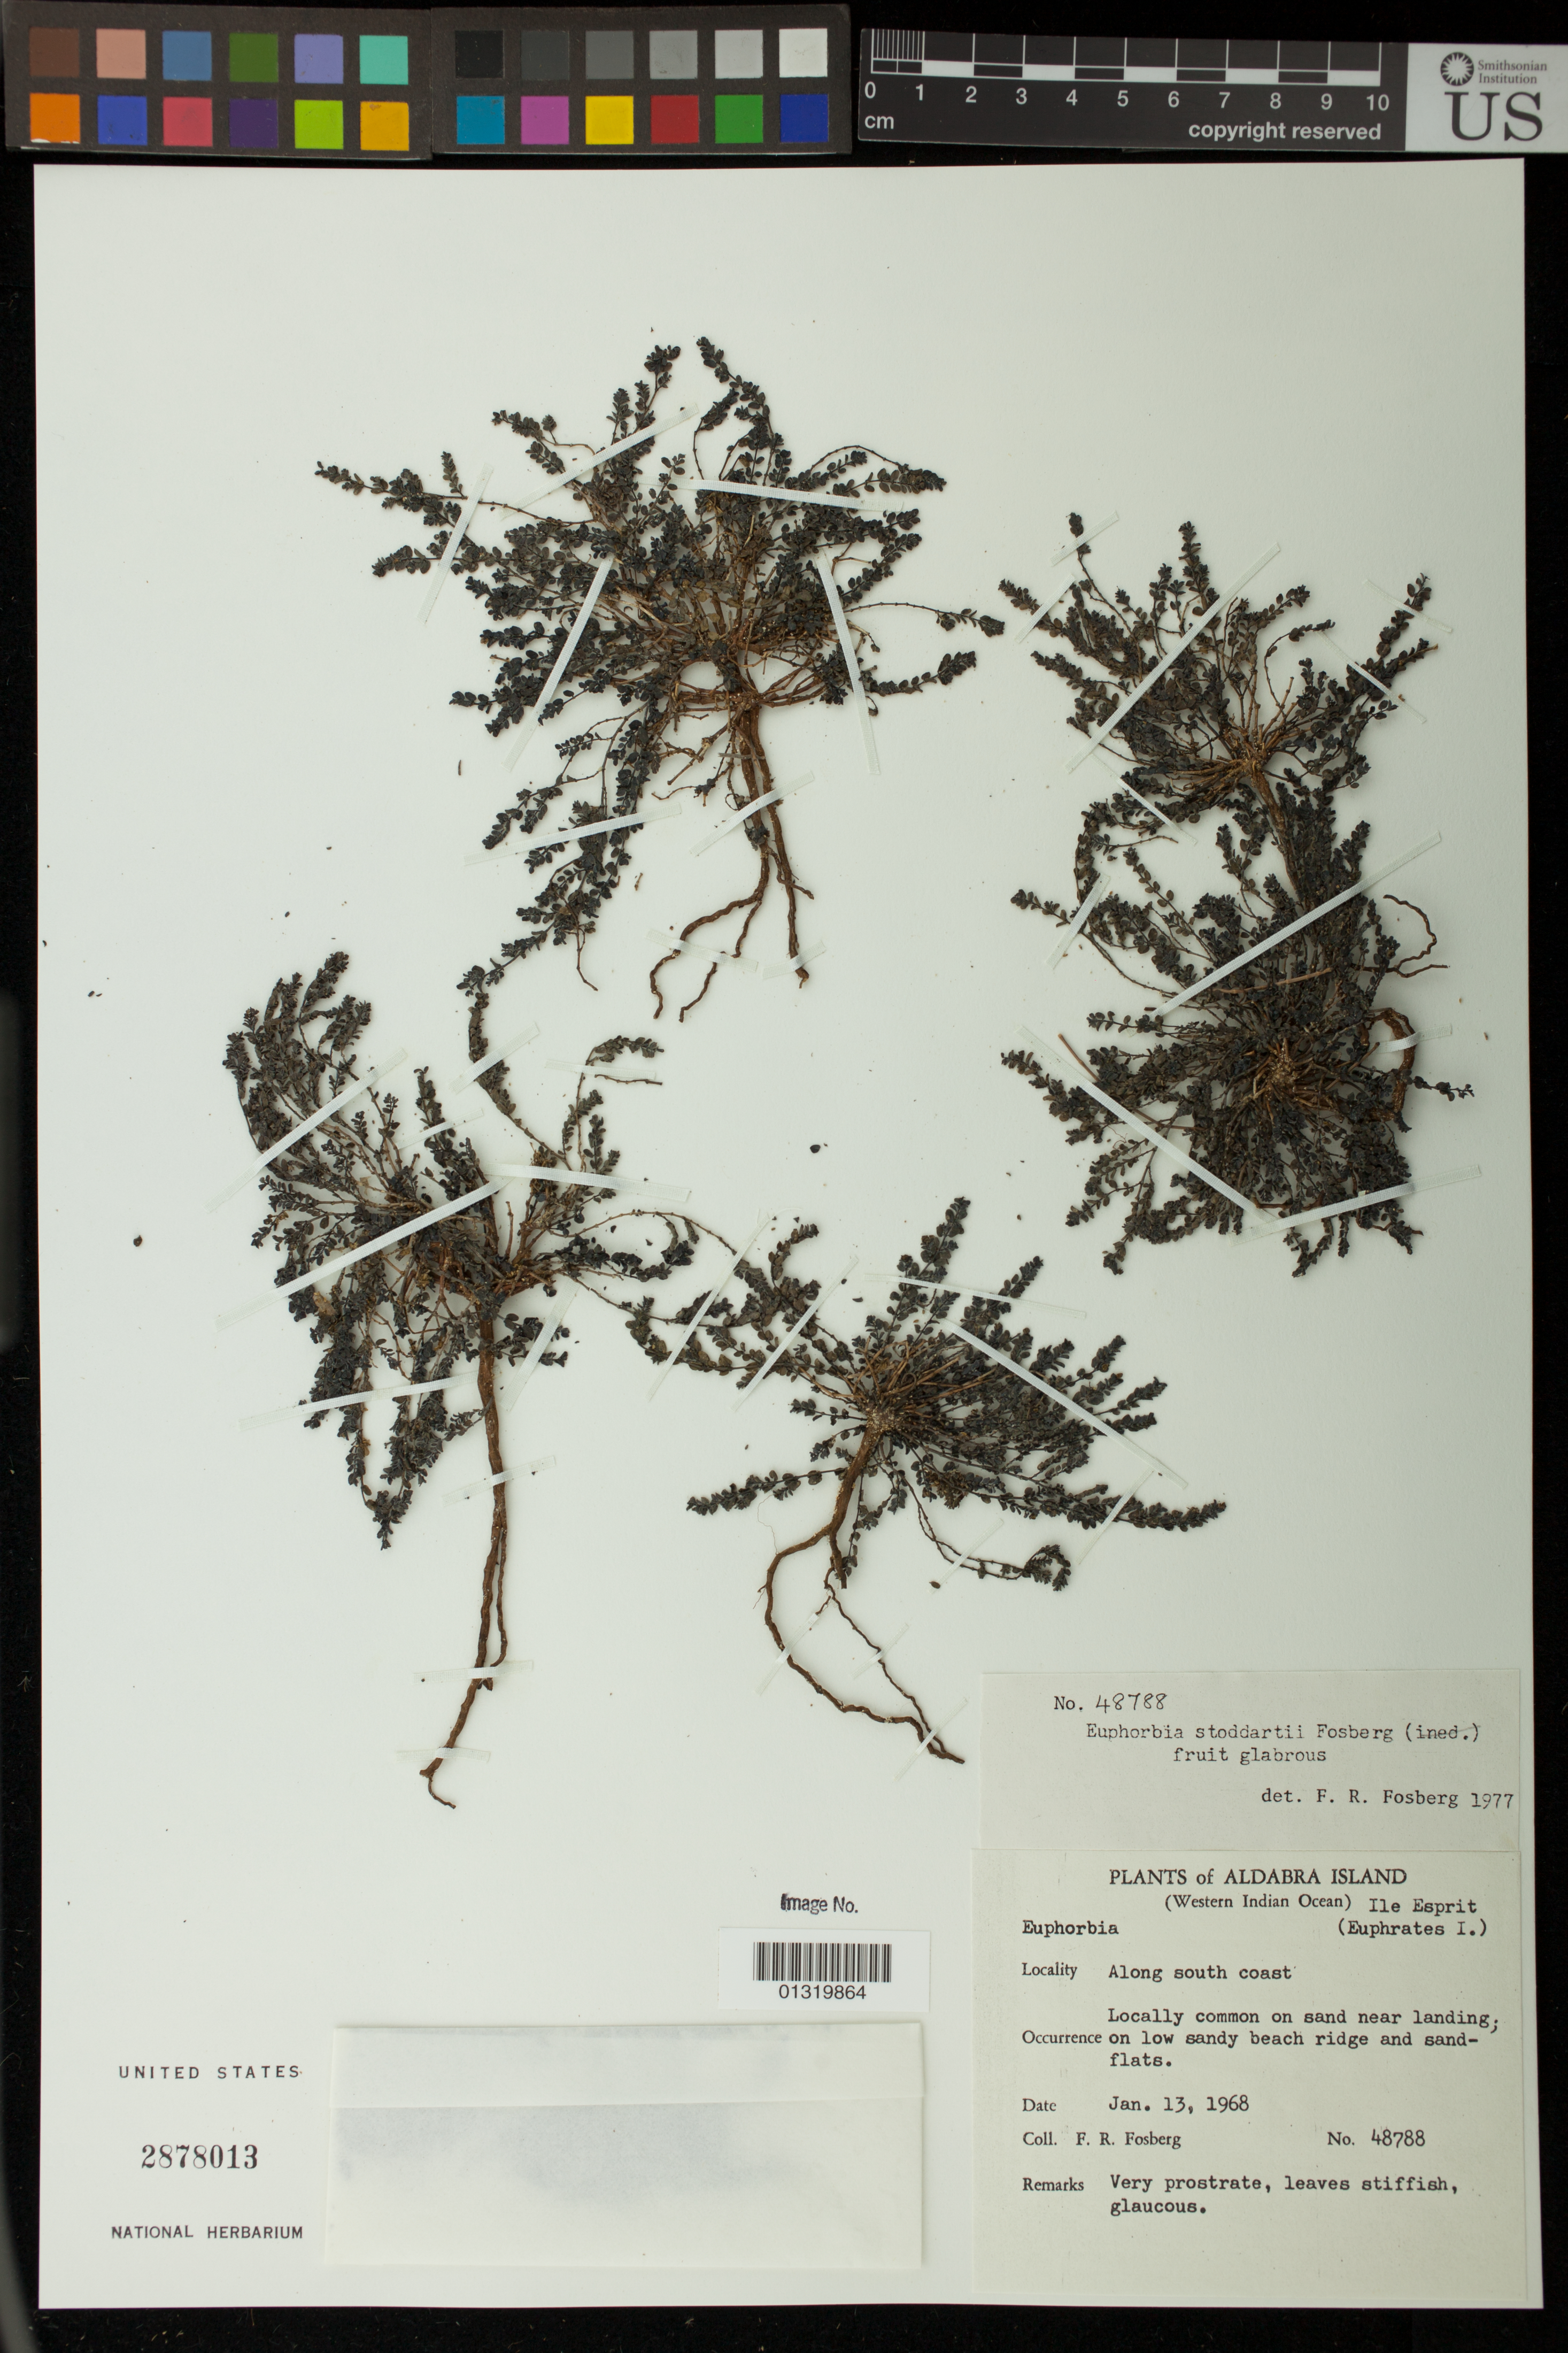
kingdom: Plantae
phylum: Tracheophyta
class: Magnoliopsida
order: Malpighiales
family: Euphorbiaceae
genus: Euphorbia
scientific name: Euphorbia stoddartii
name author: Fosberg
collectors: F. R. Fosberg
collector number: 48788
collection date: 1968-01-13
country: Seychelles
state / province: Aldabra Island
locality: Ile Esprit (Euphrates I.); Along south coast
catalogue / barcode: US 2878013